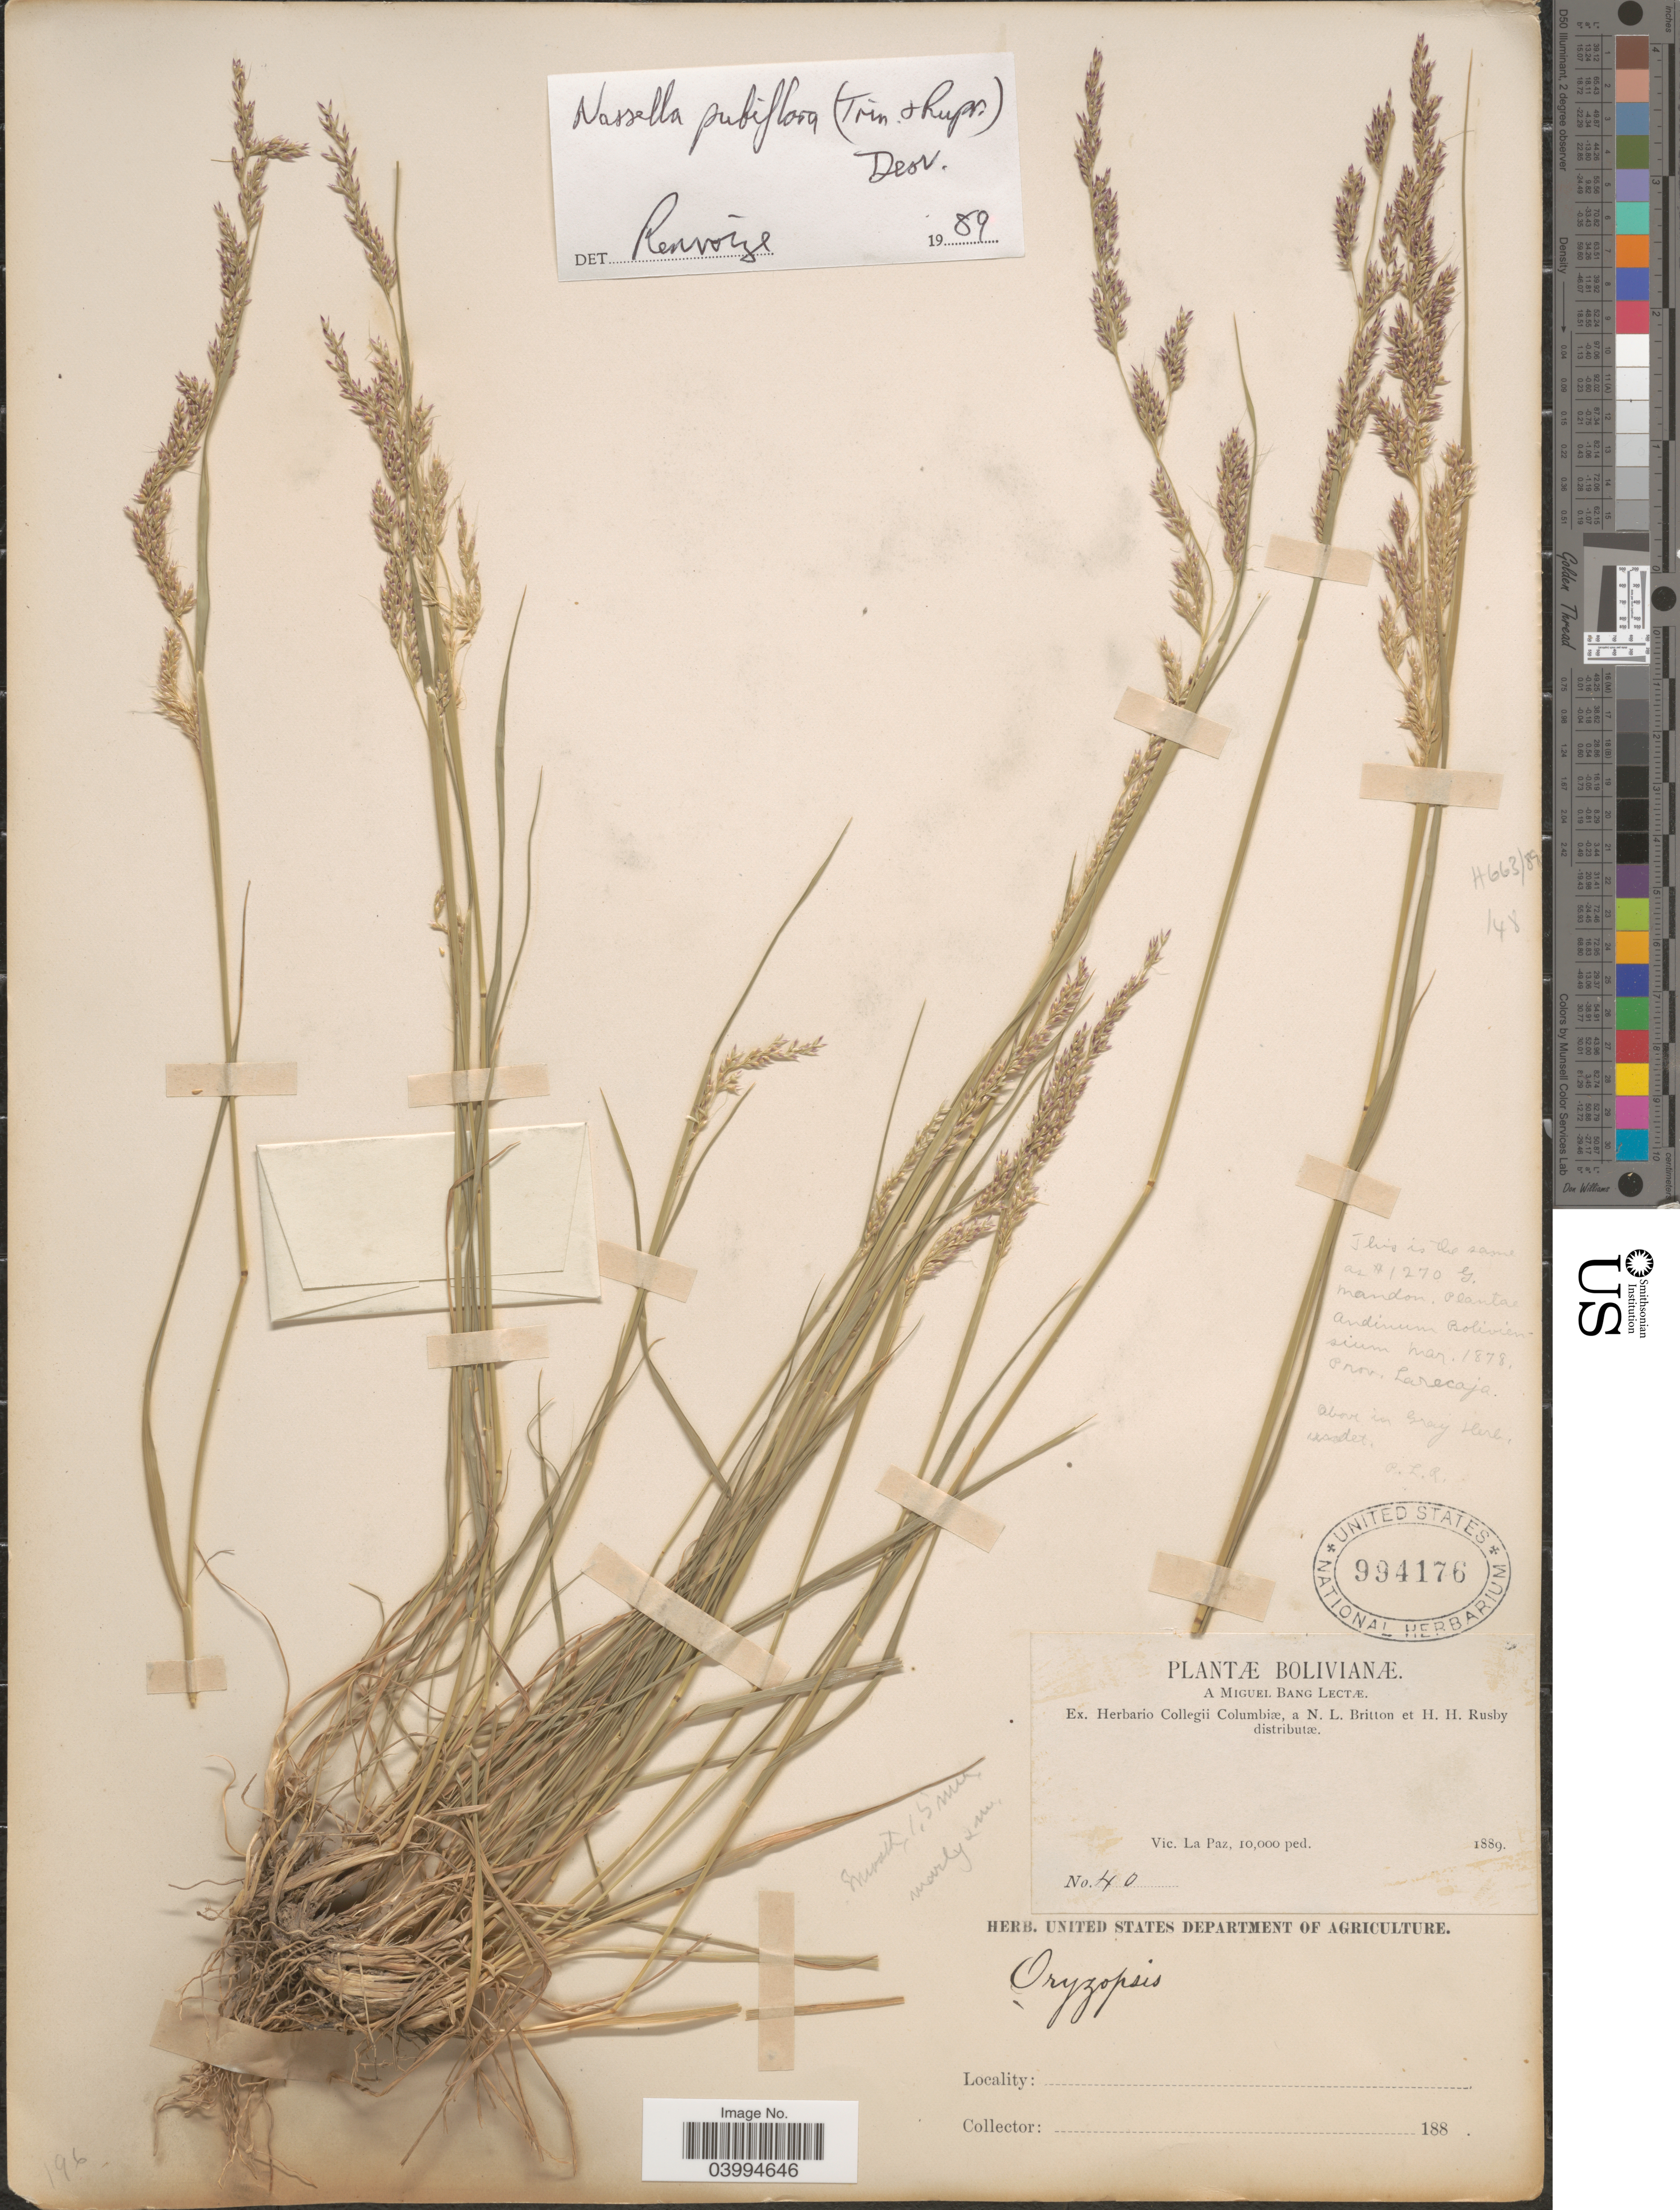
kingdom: Plantae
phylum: Tracheophyta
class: Liliopsida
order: Poales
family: Poaceae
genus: Nassella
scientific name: Nassella pubiflora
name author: (Trin. & Rupr.) É. Desv.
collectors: M. Bang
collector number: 40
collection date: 1889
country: Bolivia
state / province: La Paz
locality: Vic. La Paz.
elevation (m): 3048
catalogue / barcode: US 994176